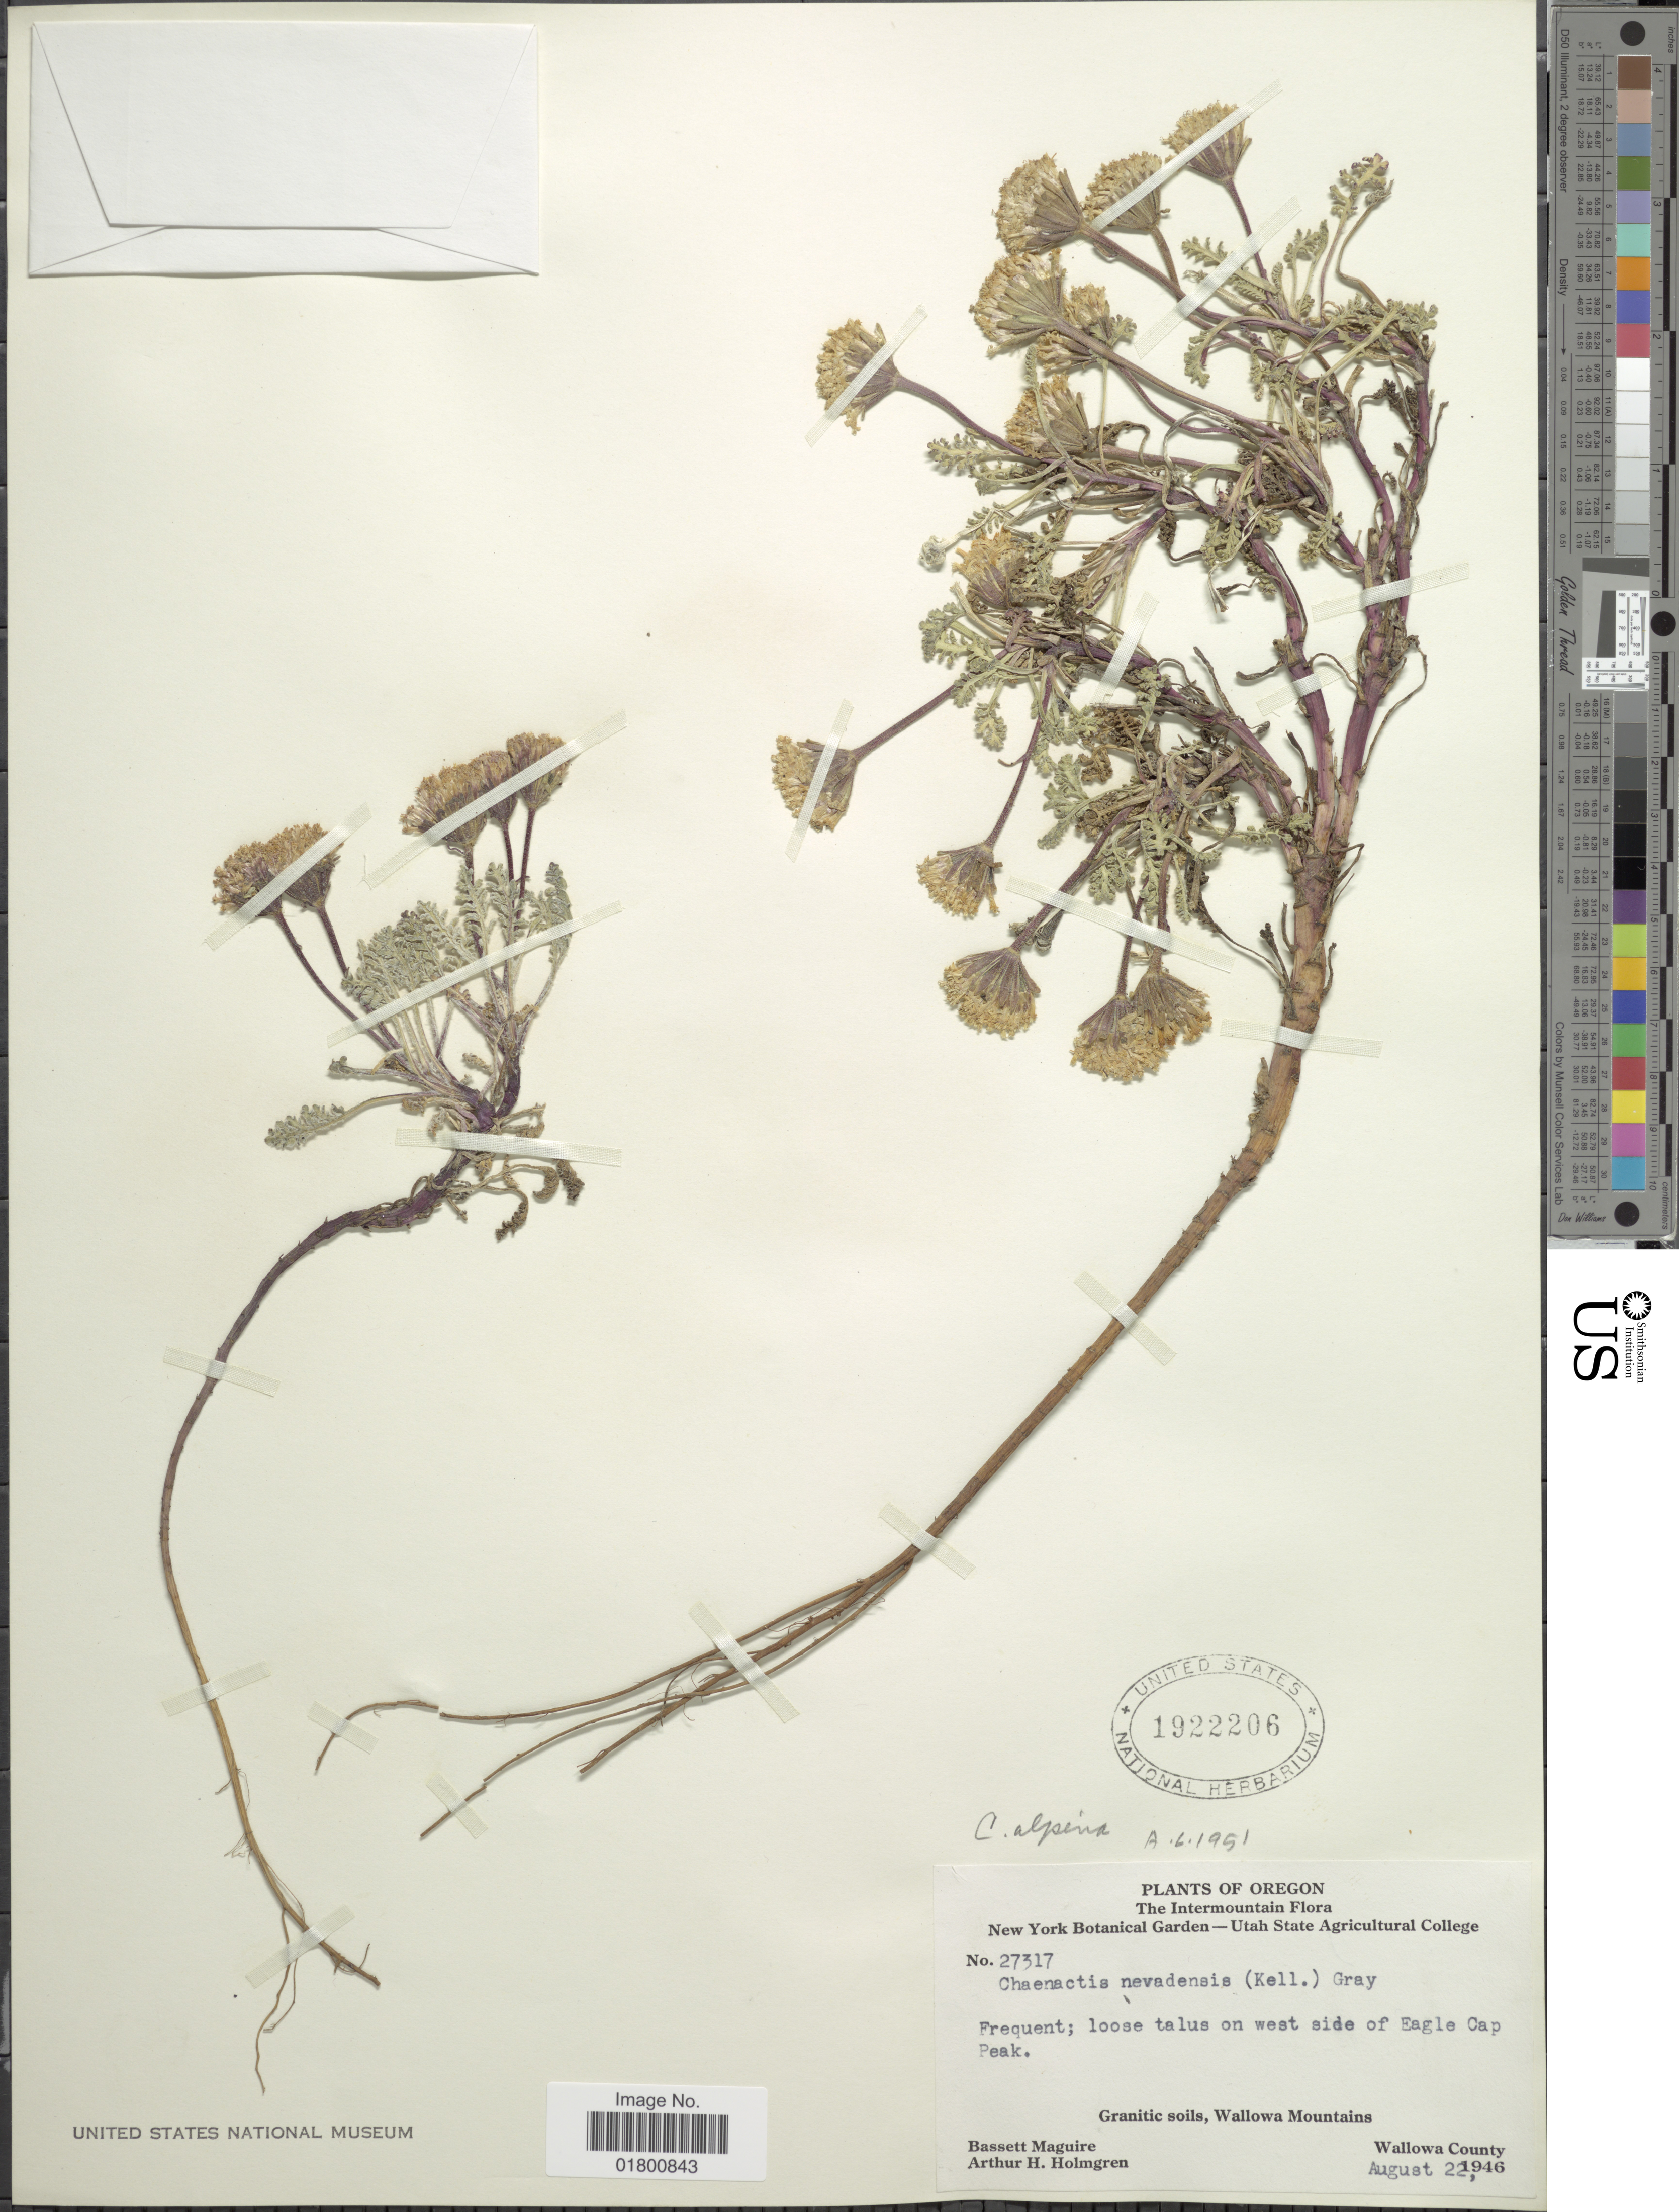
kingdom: Plantae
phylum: Tracheophyta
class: Magnoliopsida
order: Asterales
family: Asteraceae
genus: Chaenactis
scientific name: Chaenactis alpina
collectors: B. Maguire & A. H. Holmgren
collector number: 27317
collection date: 1946-08-22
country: United States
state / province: Oregon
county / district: Wallowa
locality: On west side of Eagle Cap Peal, The Intermountain, Granitic soils, Wallowa Mountains, Wallowa County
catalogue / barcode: US 1922206